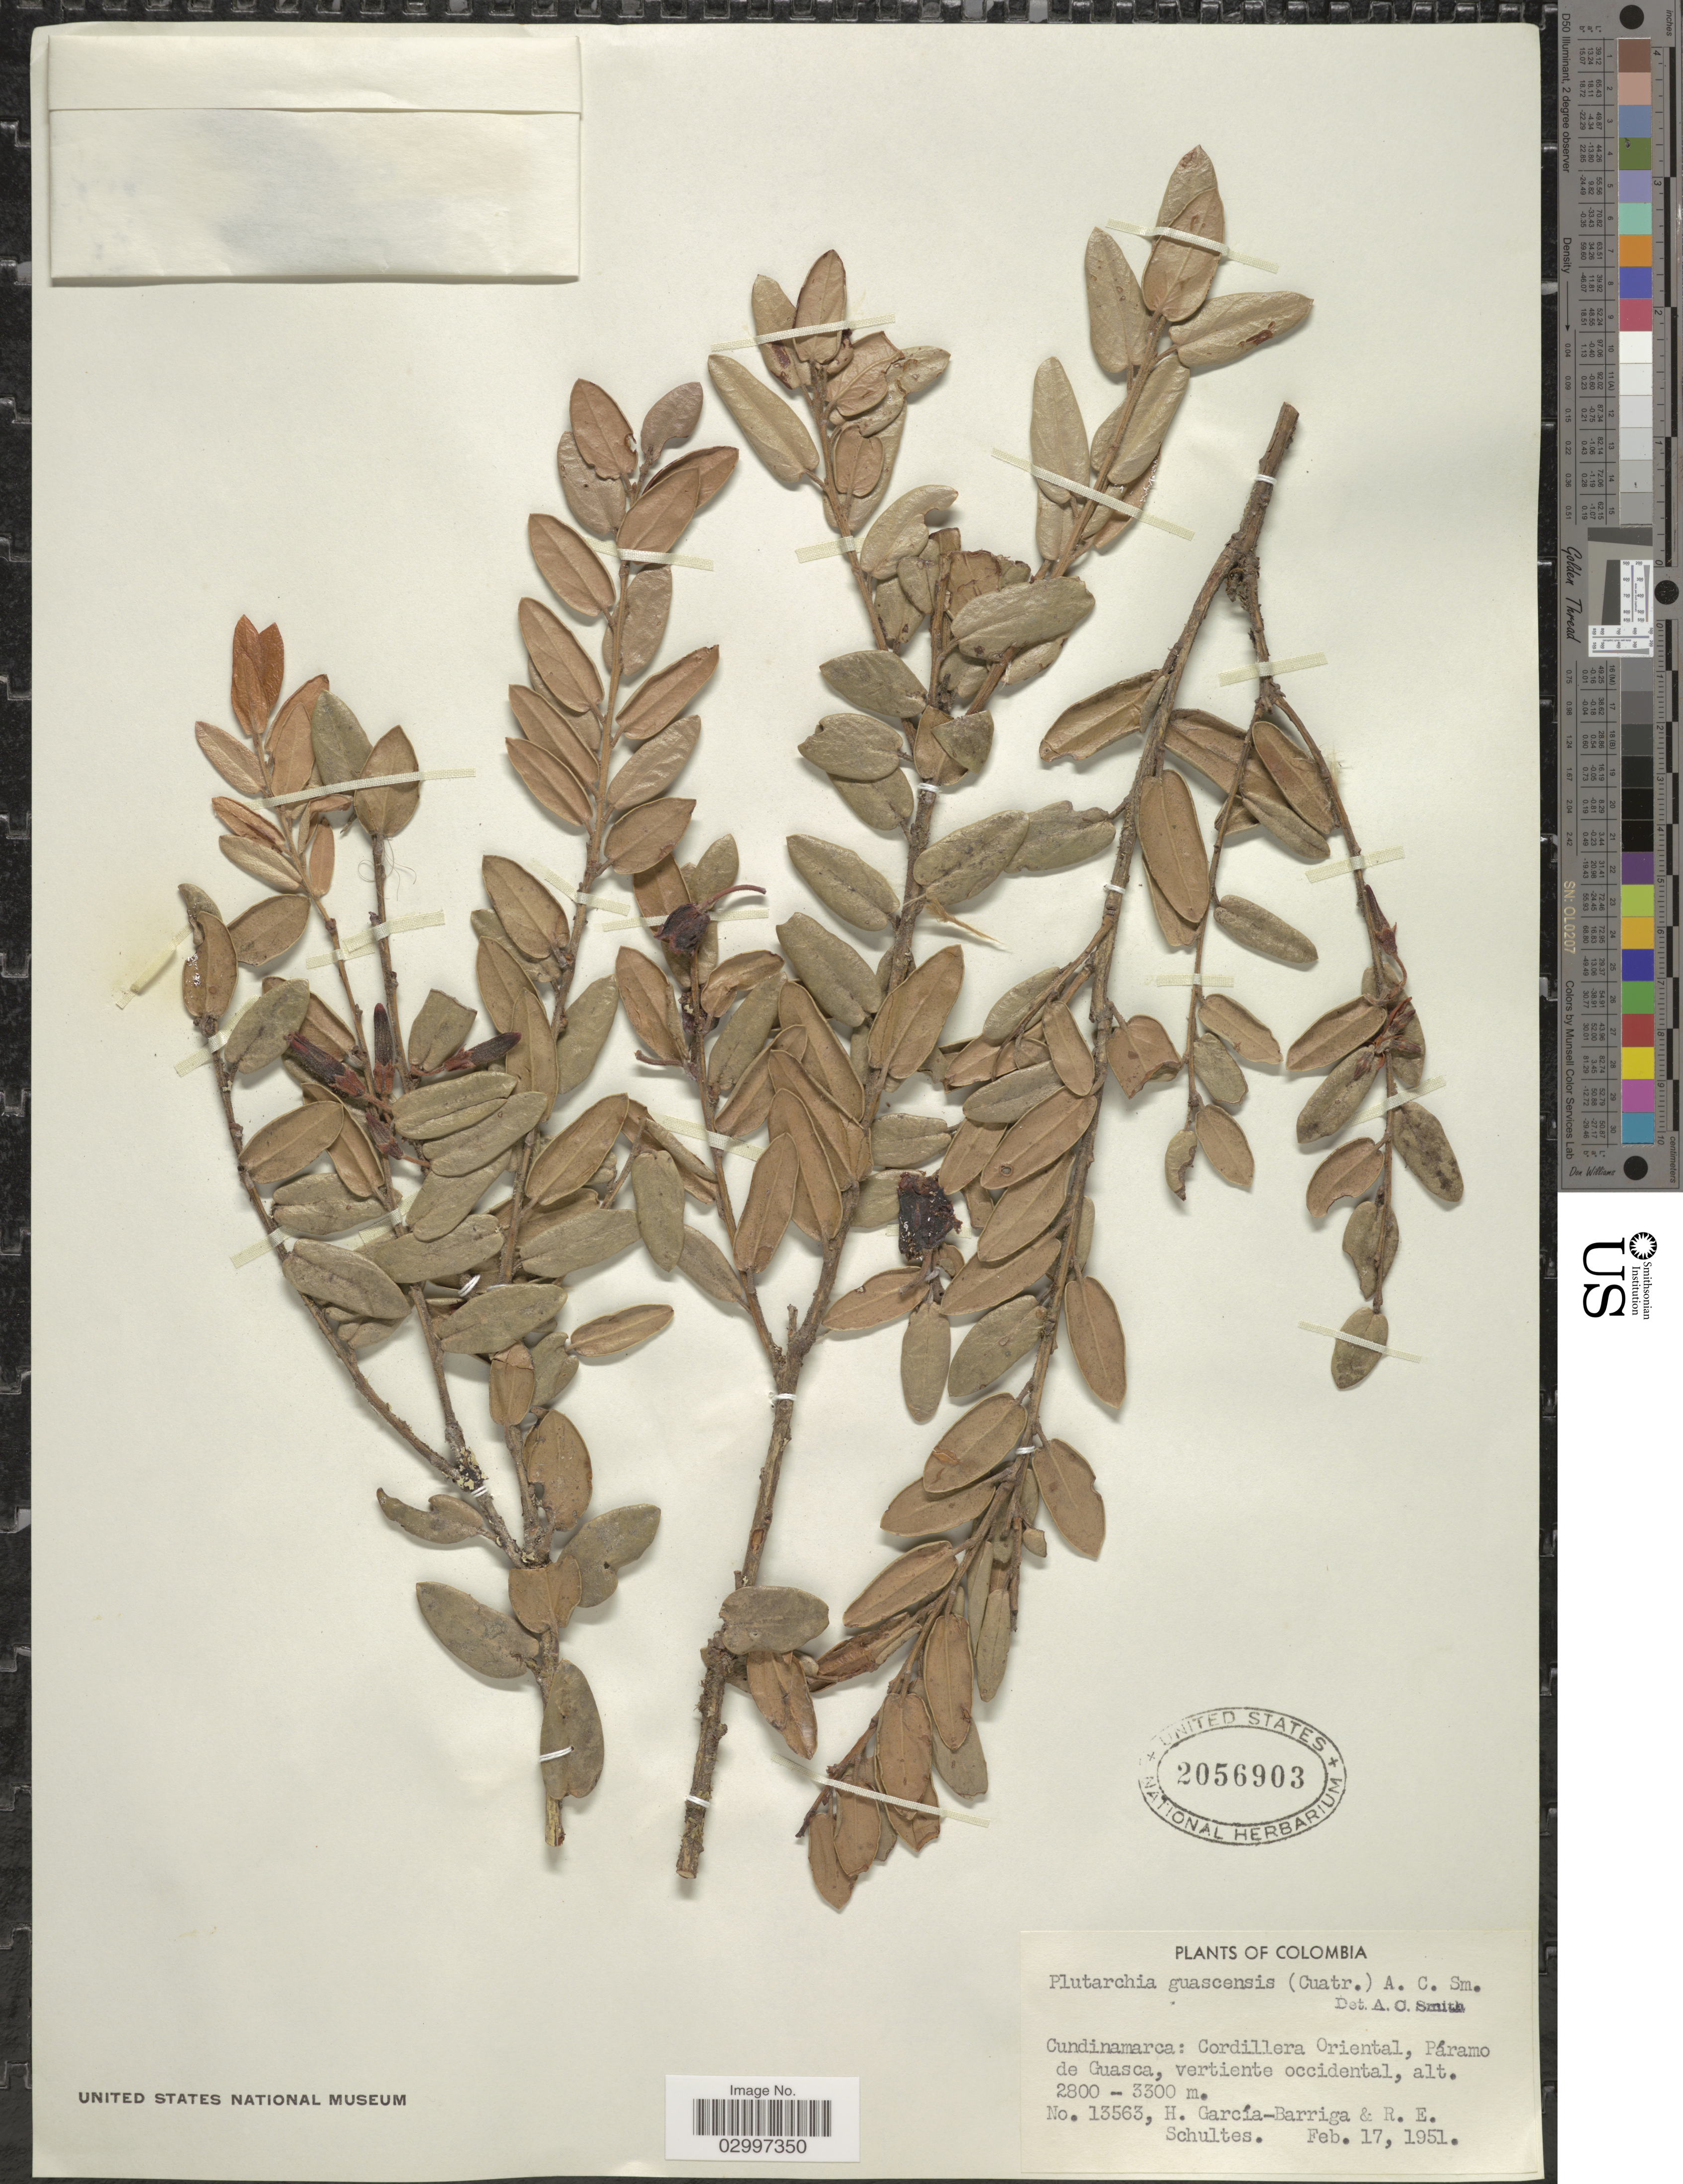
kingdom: Plantae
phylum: Tracheophyta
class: Magnoliopsida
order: Ericales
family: Ericaceae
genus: Plutarchia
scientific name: Plutarchia guascensis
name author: (Cuatrec.) A.C. Sm.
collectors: H. García Barriga & R. E. Schultes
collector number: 13563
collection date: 1951-02-17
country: Colombia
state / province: Cundinamarca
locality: Cordillera Oriental, Páramo de Guasca, vertiente occidental.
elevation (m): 2800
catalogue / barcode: US 2056903